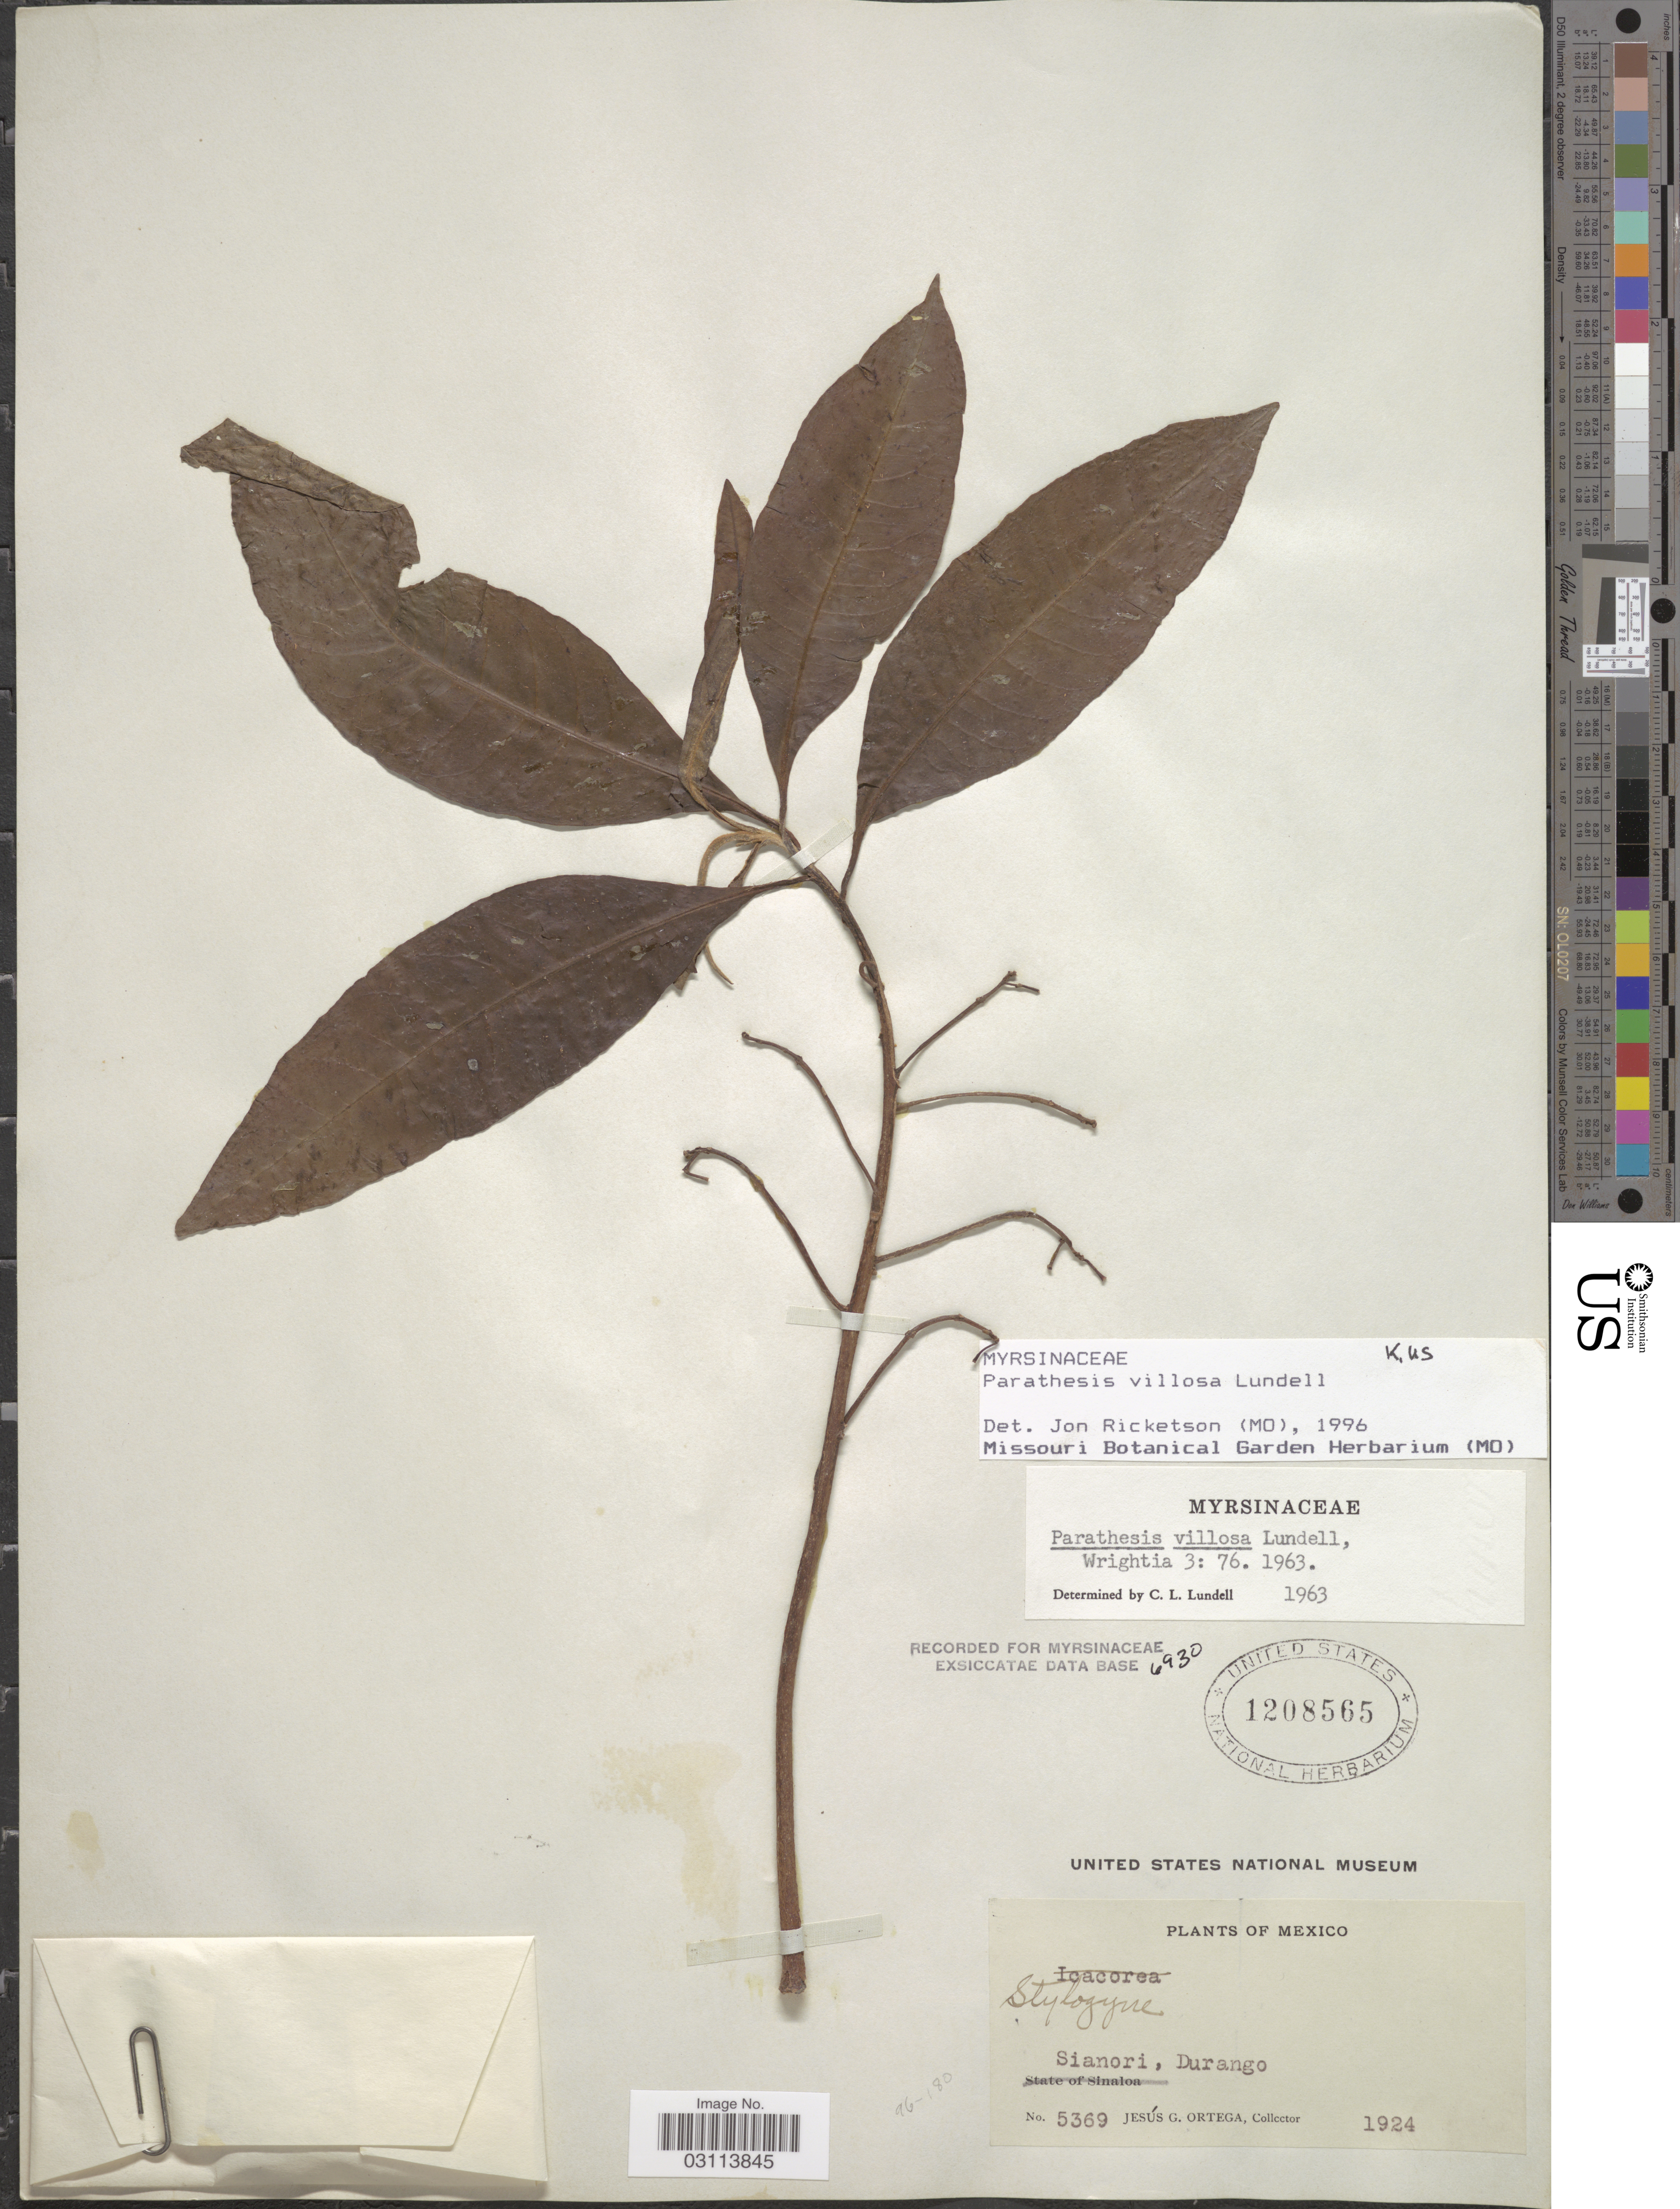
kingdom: Plantae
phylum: Tracheophyta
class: Magnoliopsida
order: Ericales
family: Primulaceae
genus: Parathesis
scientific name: Parathesis villosa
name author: Lundell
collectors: J. Ortega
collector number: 5369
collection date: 1924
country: Mexico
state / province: Durango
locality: Sianori.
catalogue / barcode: US 1208565